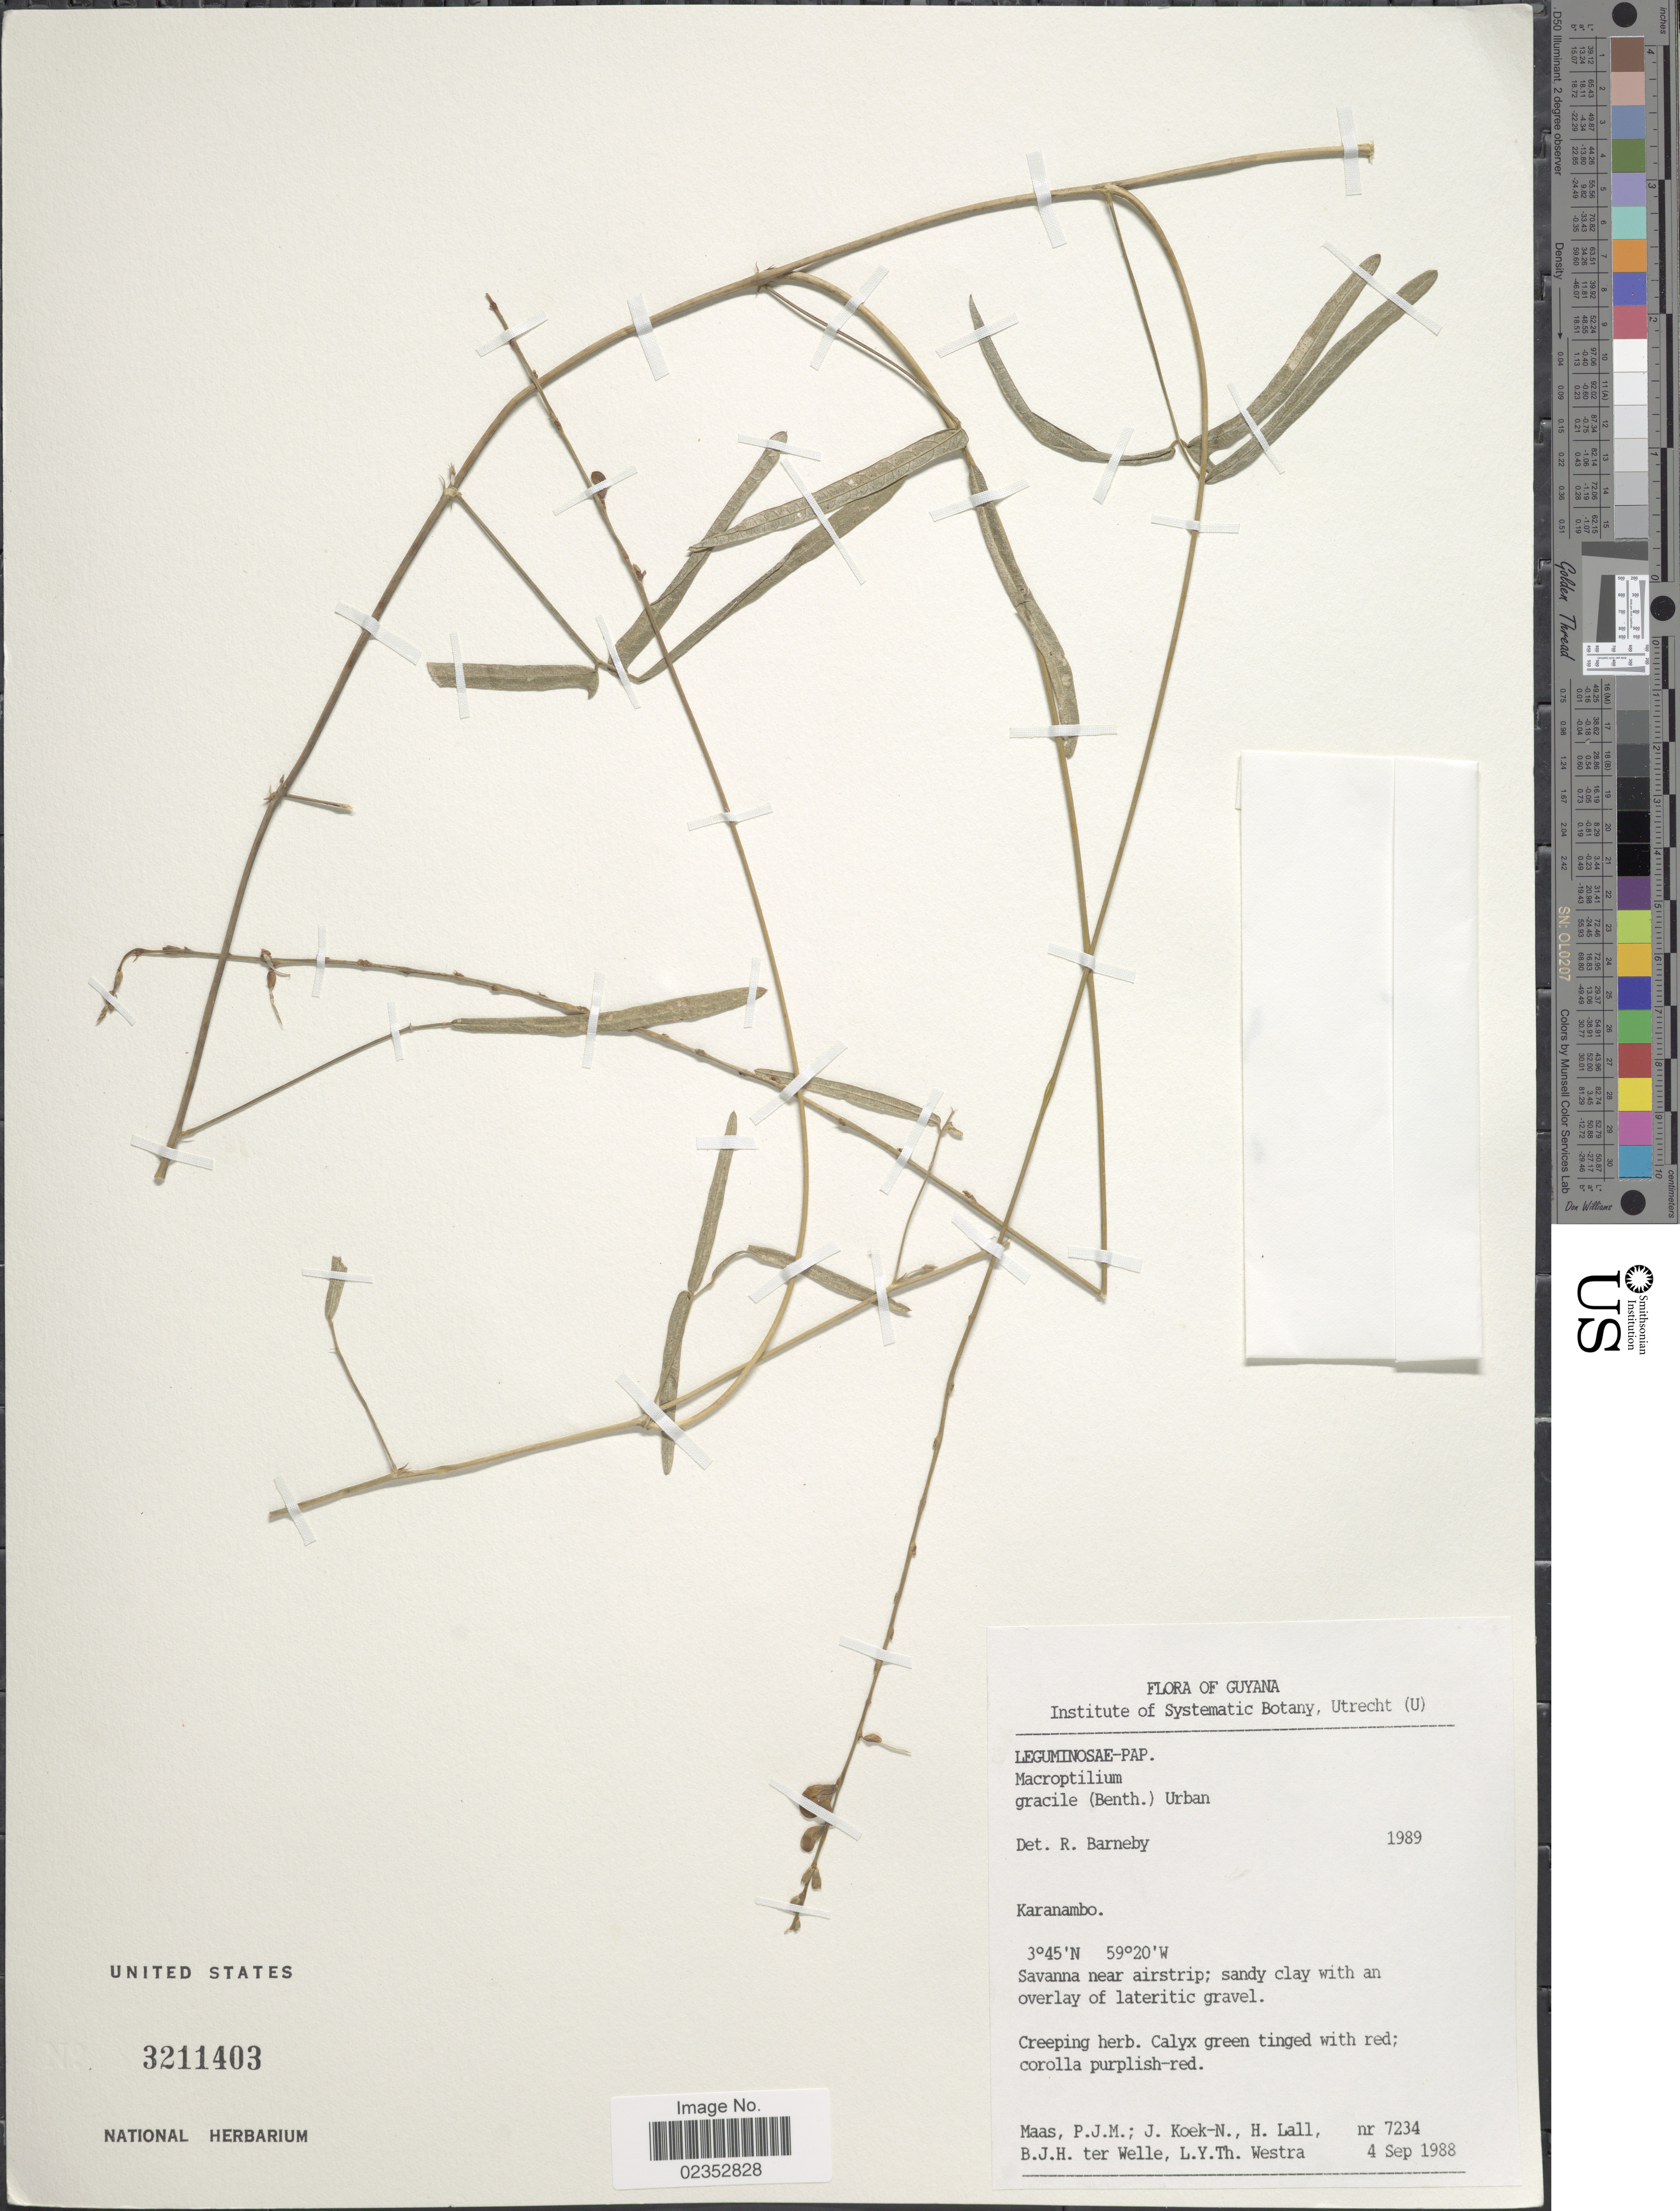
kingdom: Plantae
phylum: Tracheophyta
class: Magnoliopsida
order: Fabales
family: Fabaceae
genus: Macroptilium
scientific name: Macroptilium gracile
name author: (Poepp. ex Benth.) Urb.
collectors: P. Maas, J. Koek-Noorman, H. Lall, B. ter Welle & L. Y. T. Westra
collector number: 7234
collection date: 1988-09-04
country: Guyana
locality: Karanambo, Savanna near airstrip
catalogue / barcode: US 3211403